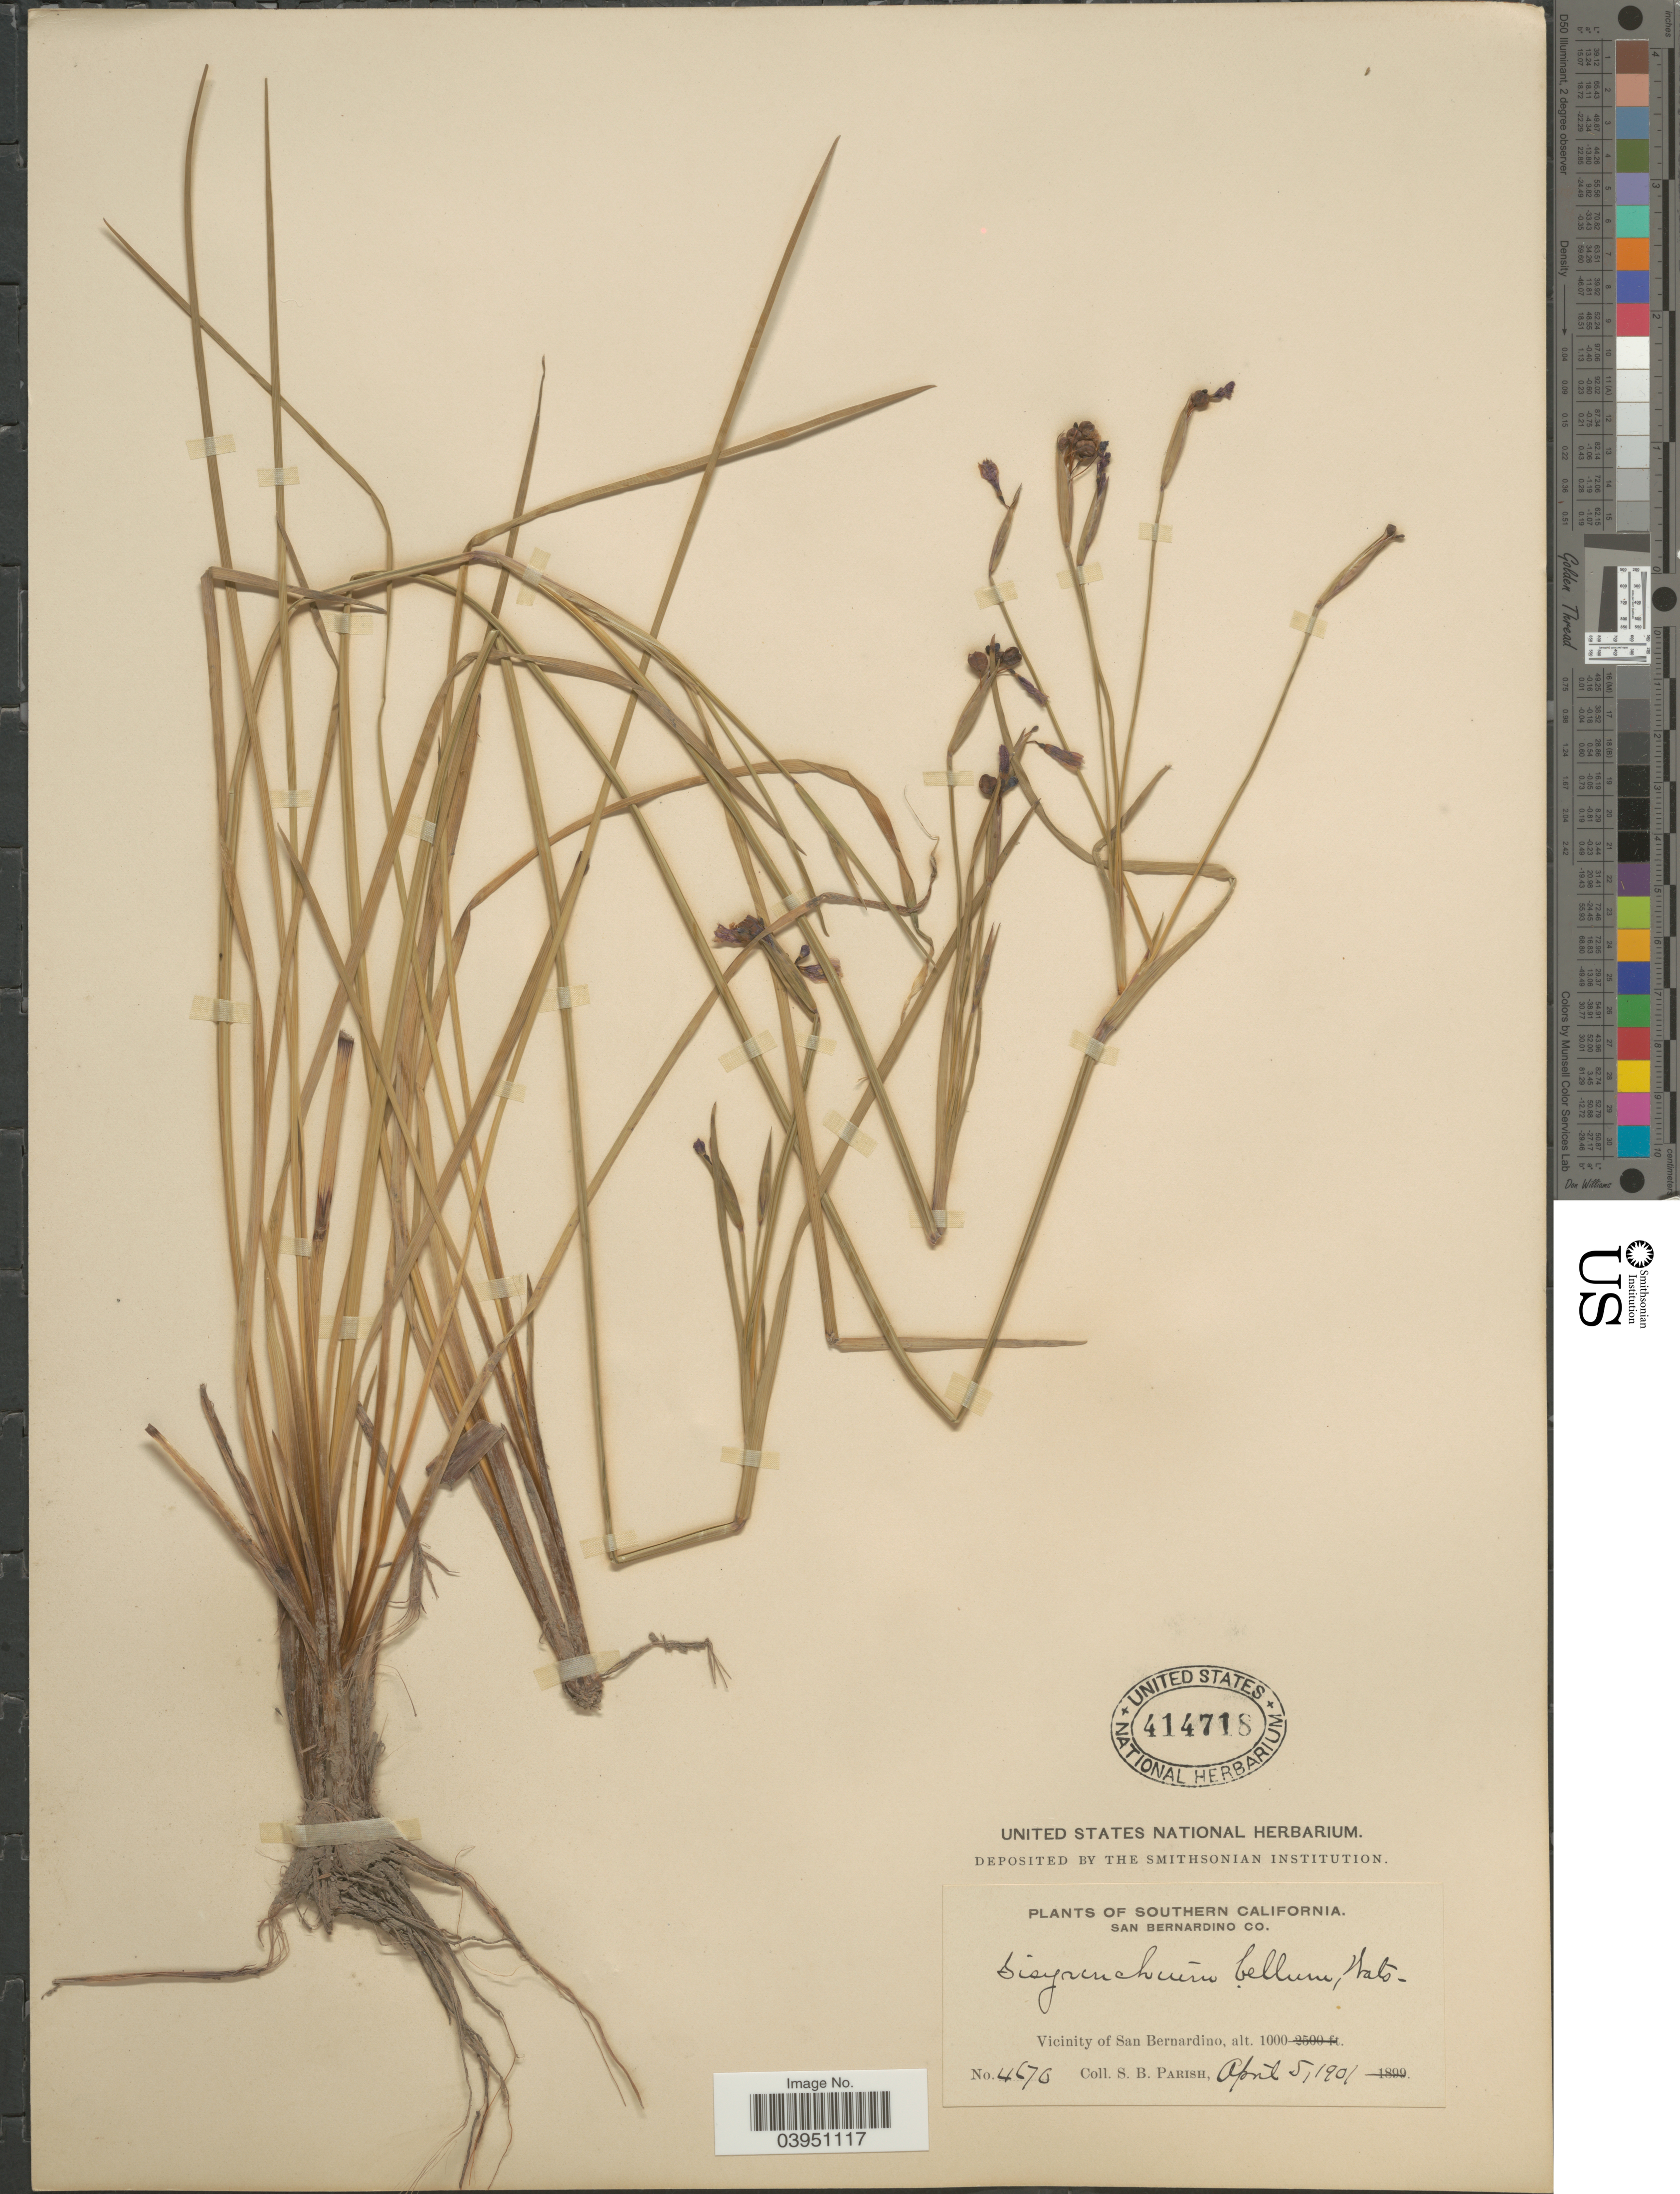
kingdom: Plantae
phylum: Tracheophyta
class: Liliopsida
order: Asparagales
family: Iridaceae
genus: Sisyrinchium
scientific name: Sisyrinchium greenei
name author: E.P. Bicknell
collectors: S. B. Parish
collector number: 4670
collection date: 1901-04-05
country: United States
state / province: California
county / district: San Bernardino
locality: Southern California. San Bernardino Co. Vicinity of San Bernardino.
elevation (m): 305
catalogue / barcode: US 414718